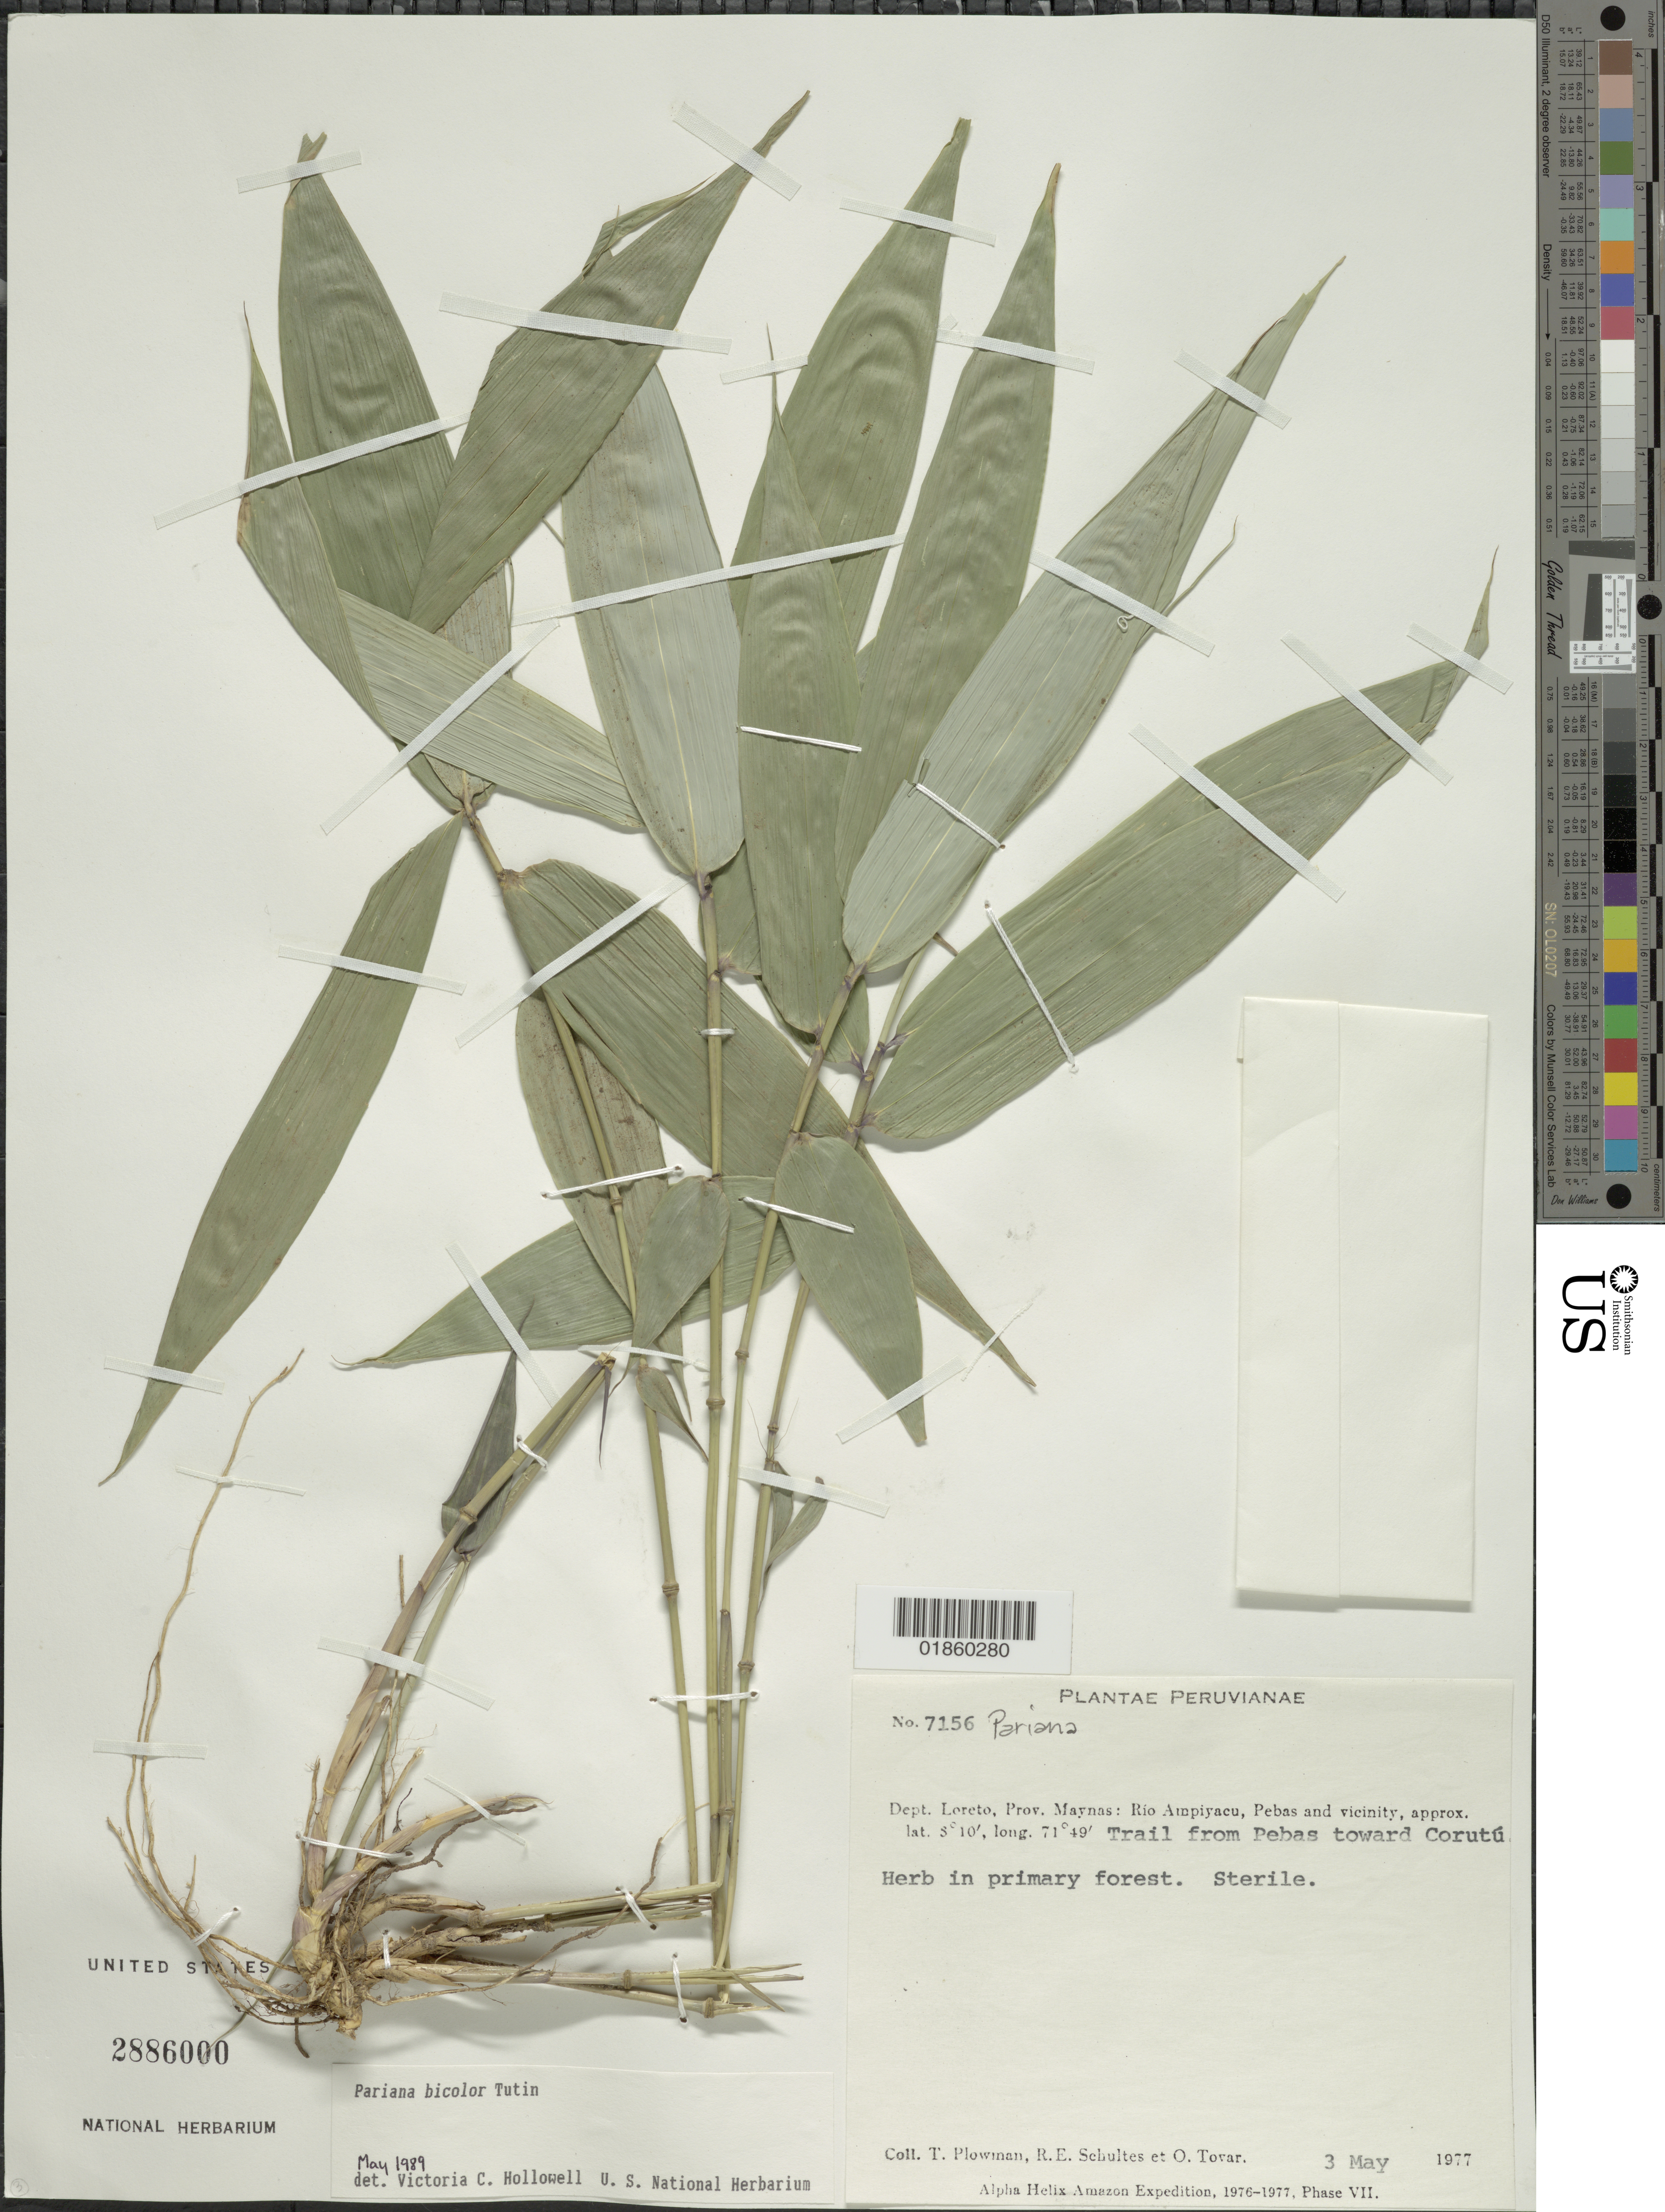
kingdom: Plantae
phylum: Tracheophyta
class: Liliopsida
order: Poales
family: Poaceae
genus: Pariana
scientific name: Pariana bicolor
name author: Tutin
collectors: T. Plowman, R. E. Schultes & O. Tovar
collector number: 7156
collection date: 1977-05-03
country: Peru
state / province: Loreto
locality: Dept. Loreto, Prov. Maynas: Rio Ampiyacu, Pebas and vicinity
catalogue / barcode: US 2886000